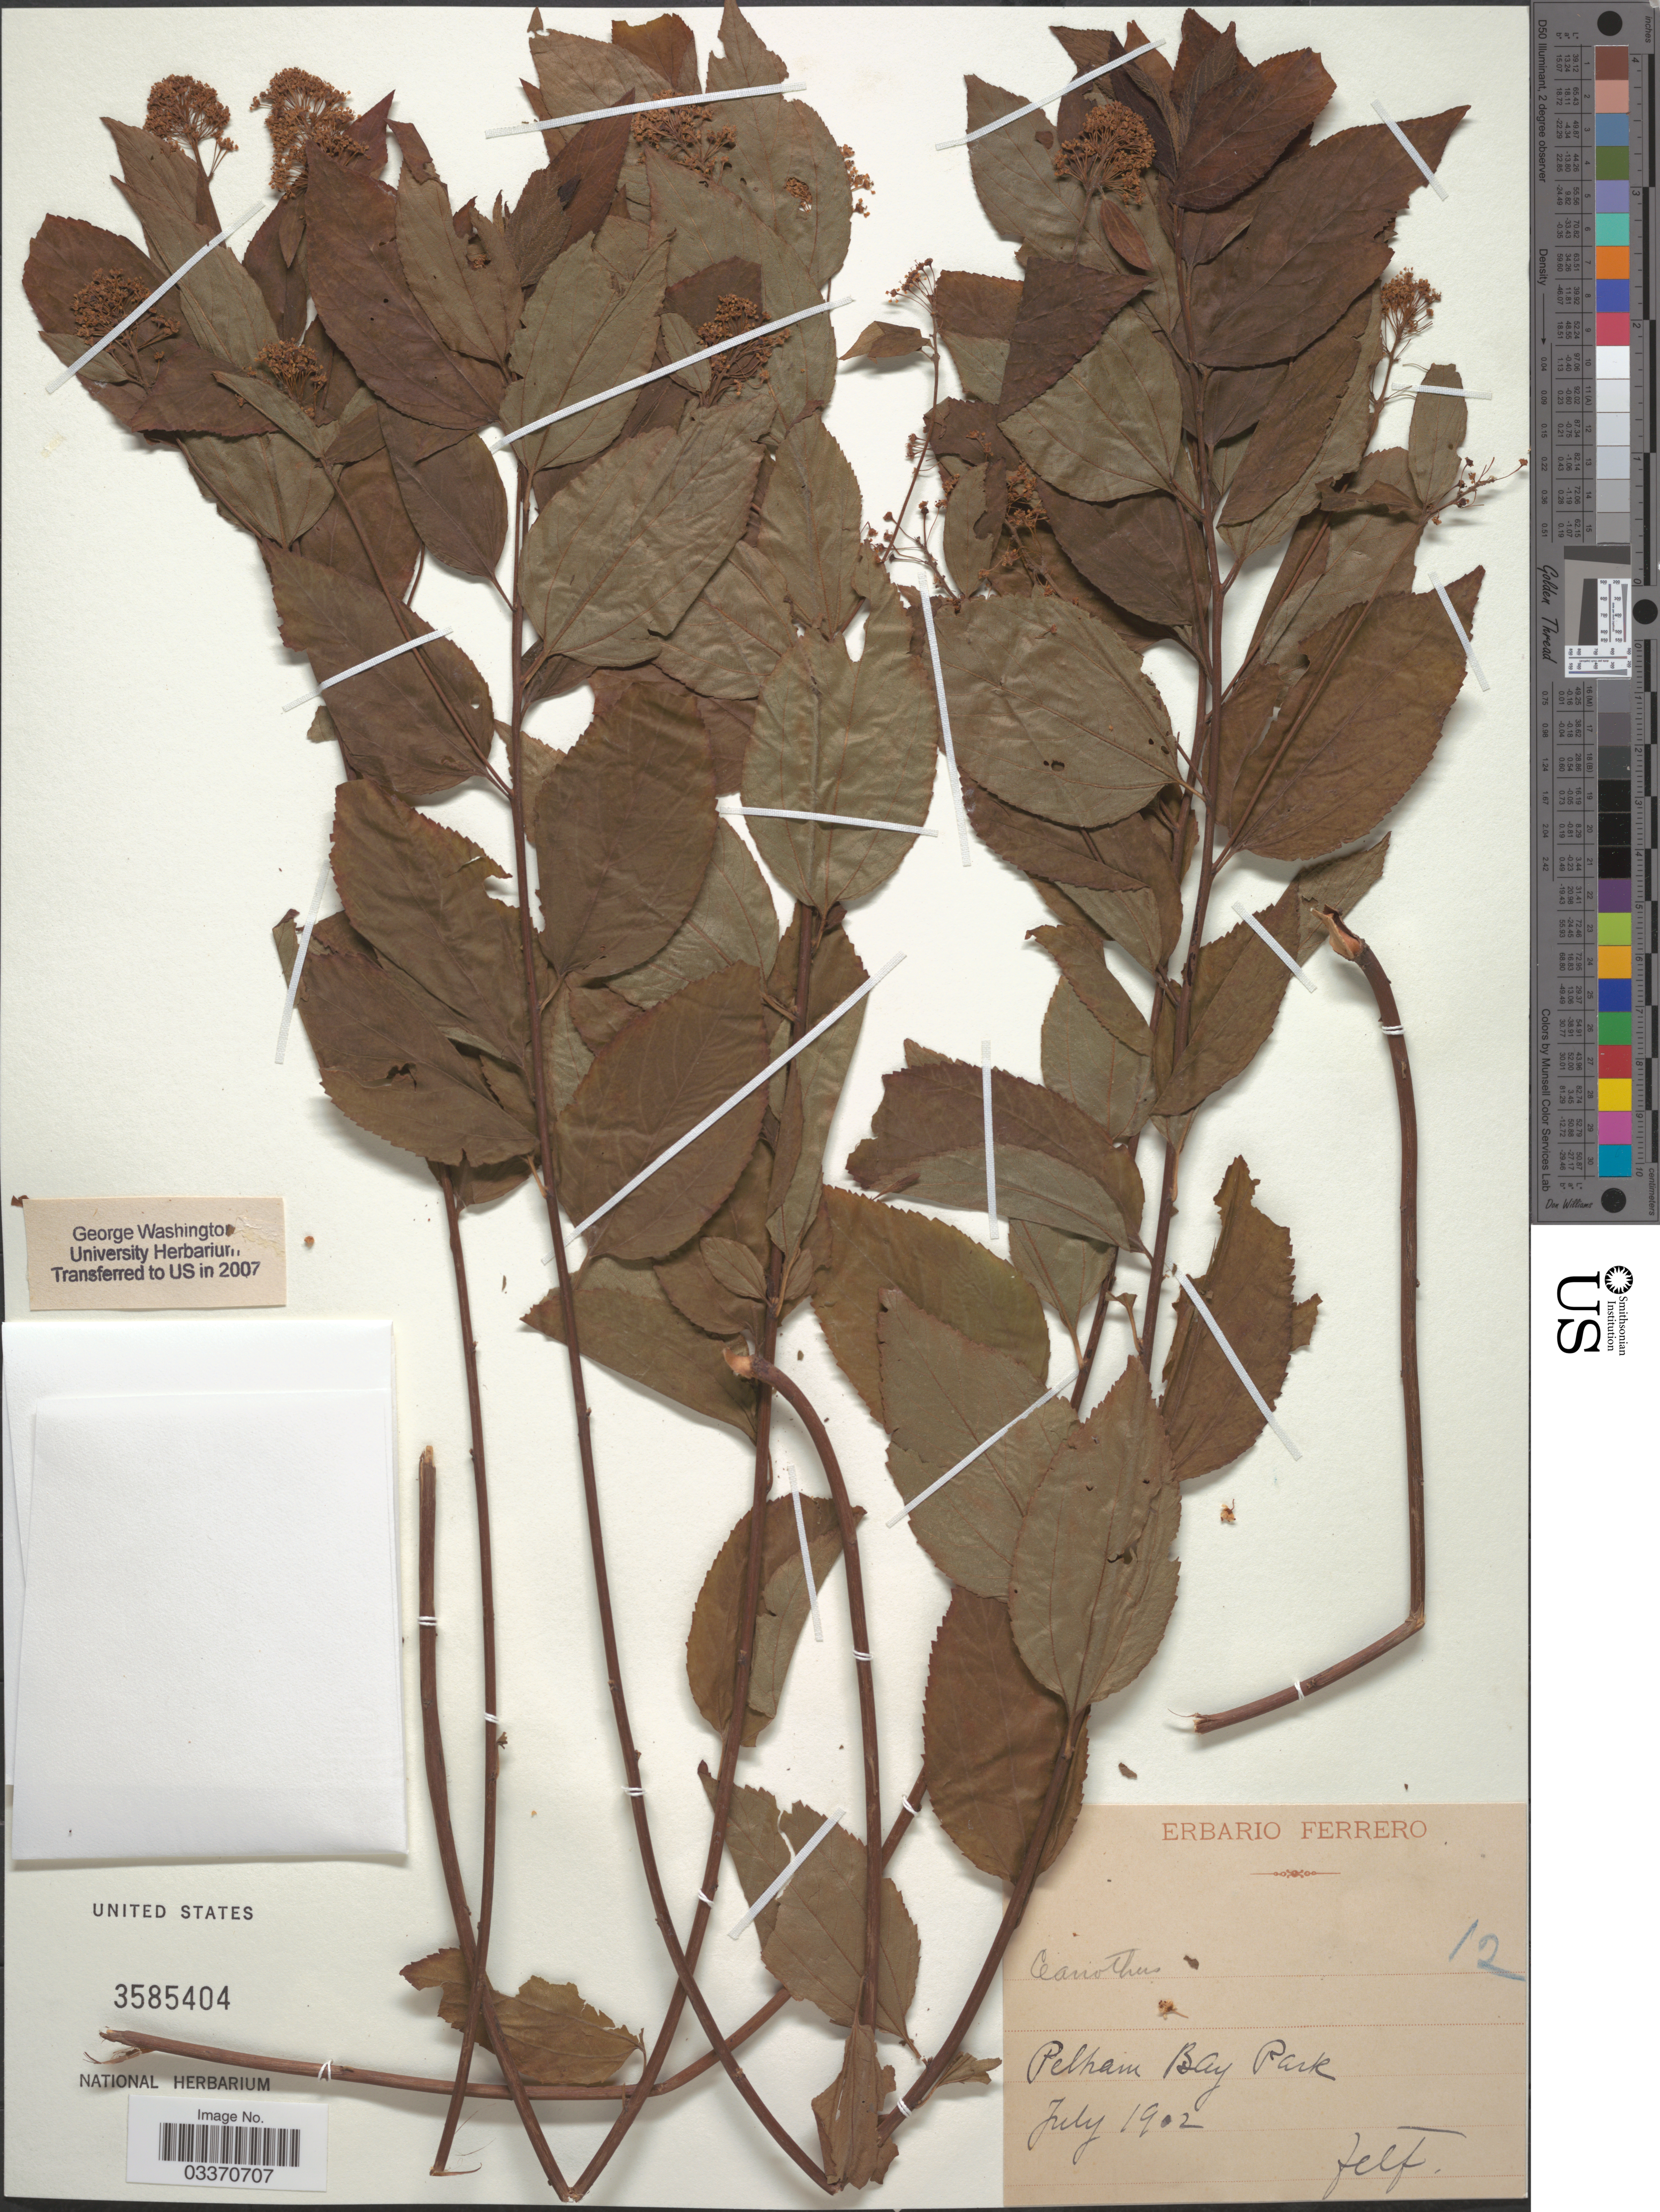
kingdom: Plantae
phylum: Tracheophyta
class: Magnoliopsida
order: Rosales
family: Rhamnaceae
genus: Ceanothus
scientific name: Ceanothus sp.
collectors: F. Ferrero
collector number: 12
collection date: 1902-07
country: United States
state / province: New York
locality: Pelham Bay Park.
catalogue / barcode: US 3585404